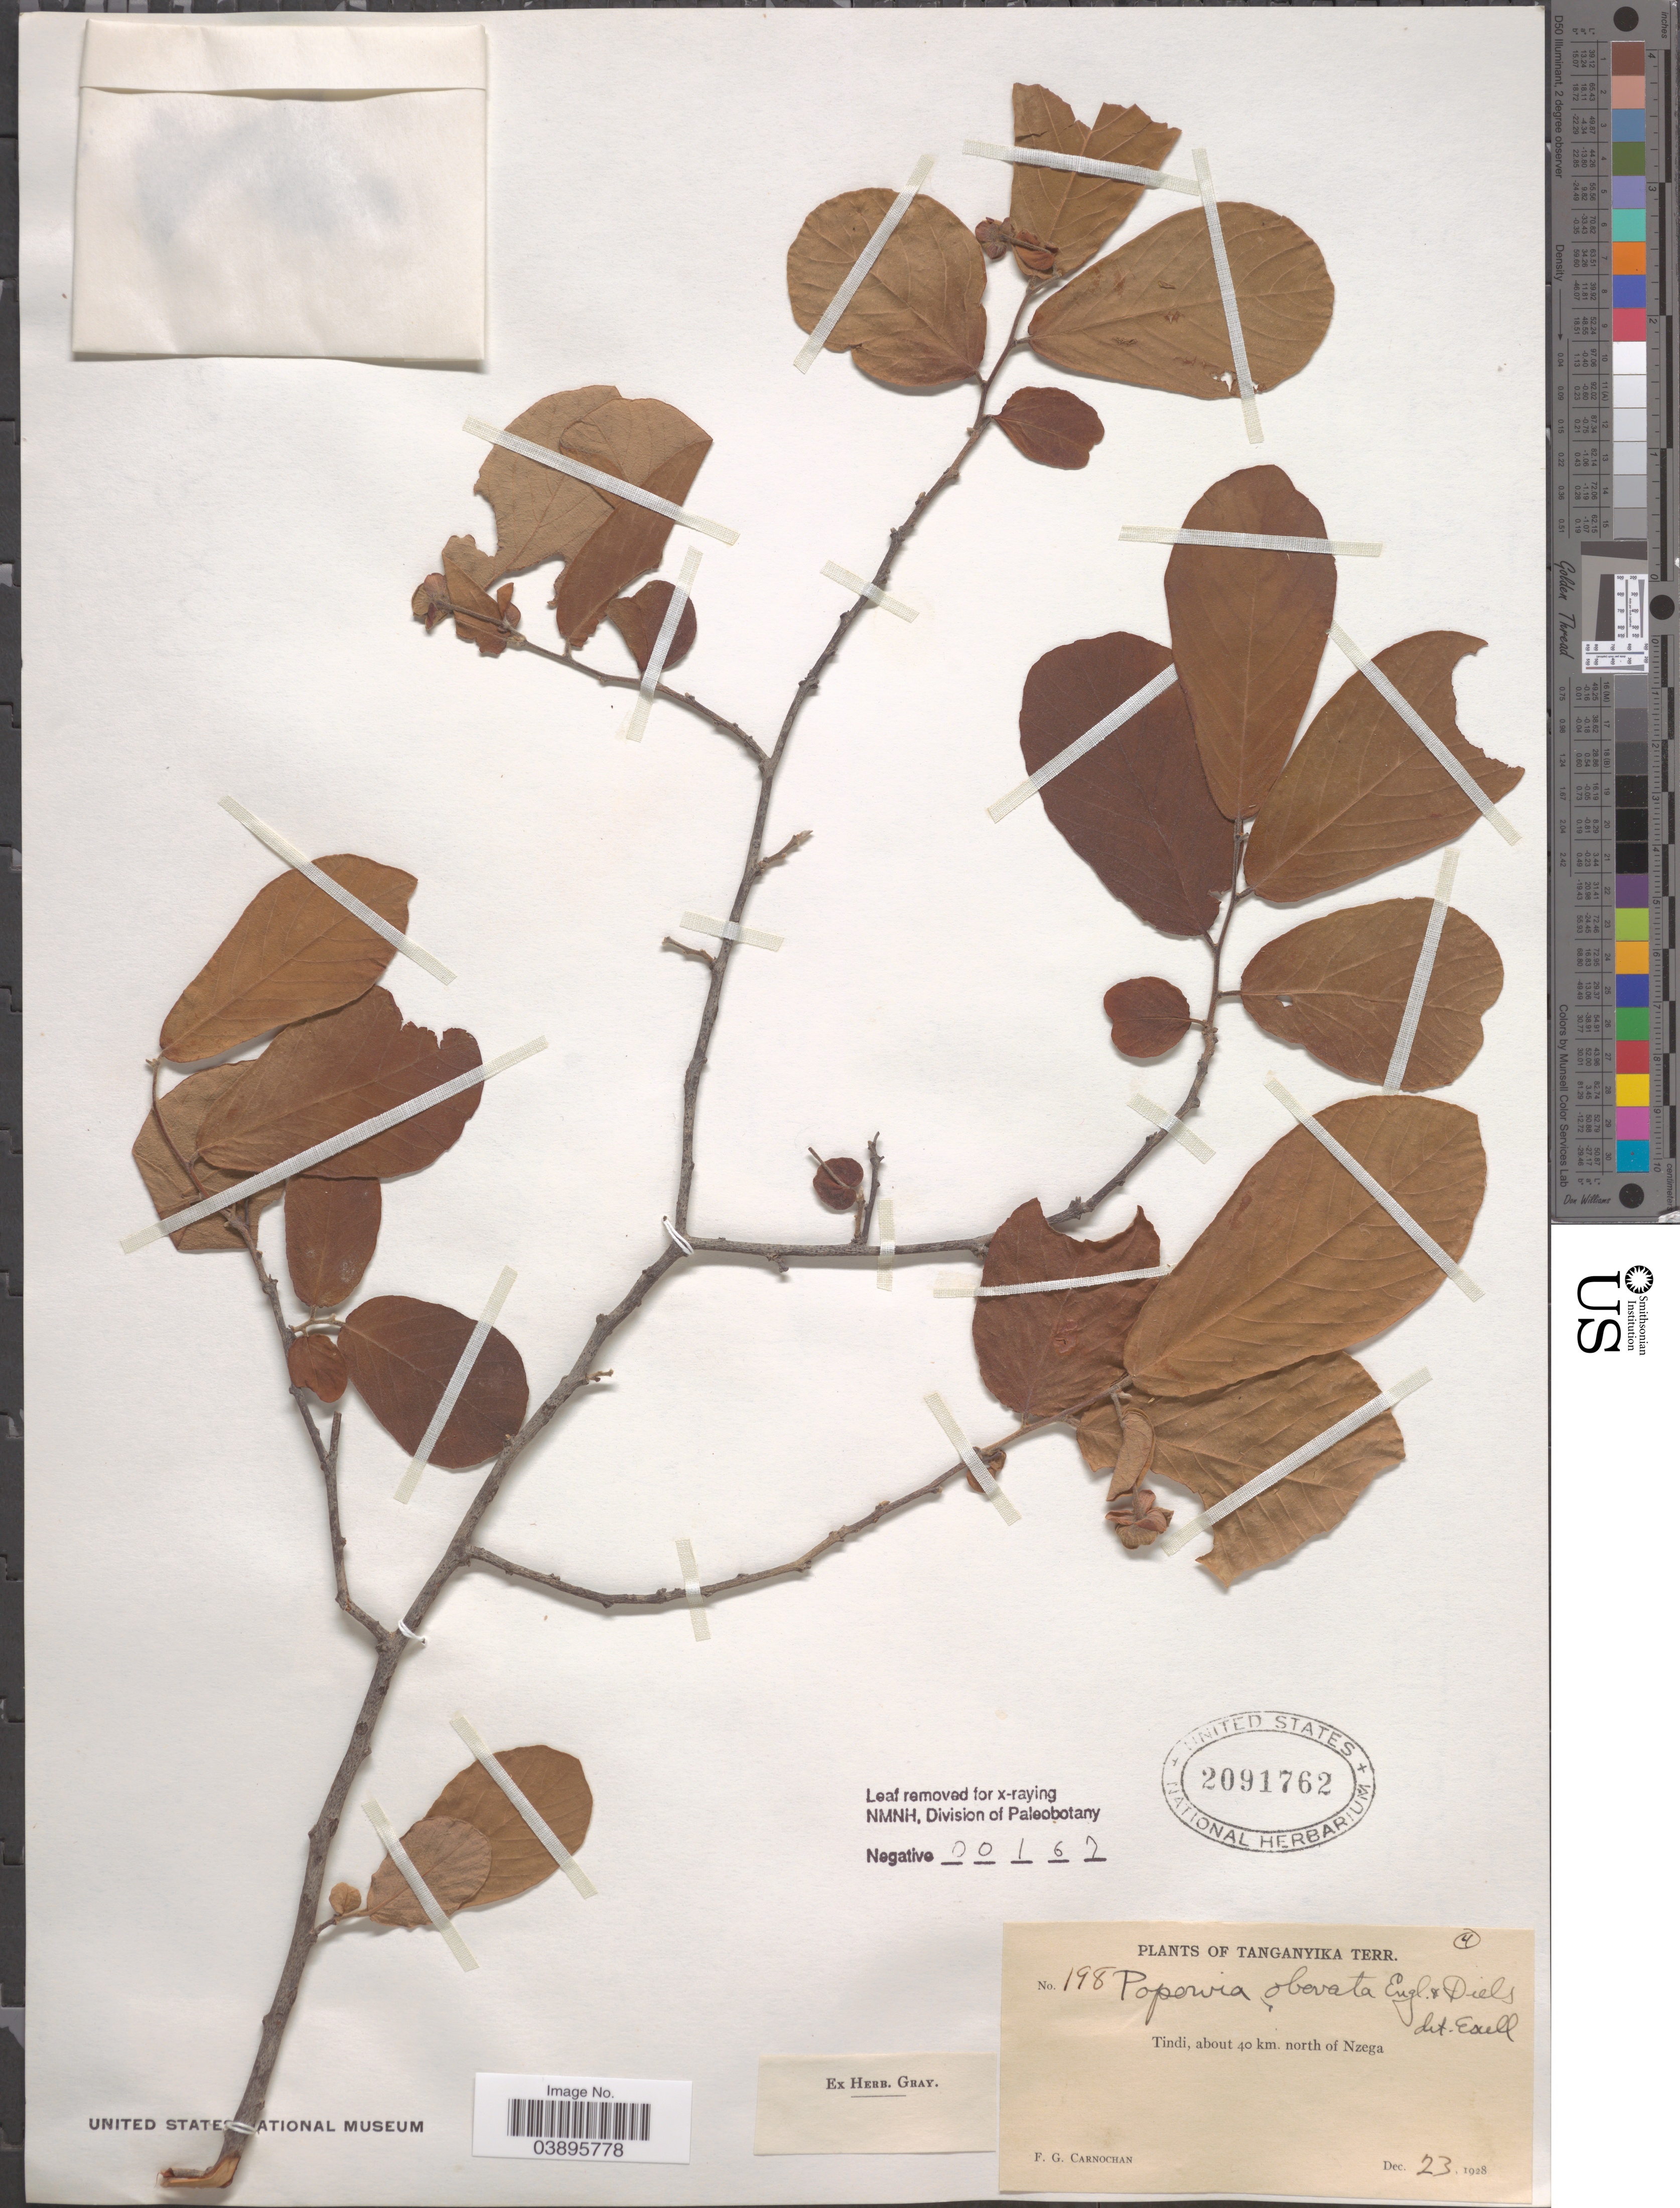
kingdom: Plantae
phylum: Tracheophyta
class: Magnoliopsida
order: Magnoliales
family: Annonaceae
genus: Popowia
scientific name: Popowia obovata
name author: Engl. & Diels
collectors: F. Carnochan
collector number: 198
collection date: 1928-12-23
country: Tanzania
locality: Tanganyika Terr. Tindi, about 40 km. north of Nzega.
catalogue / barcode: US 2091762